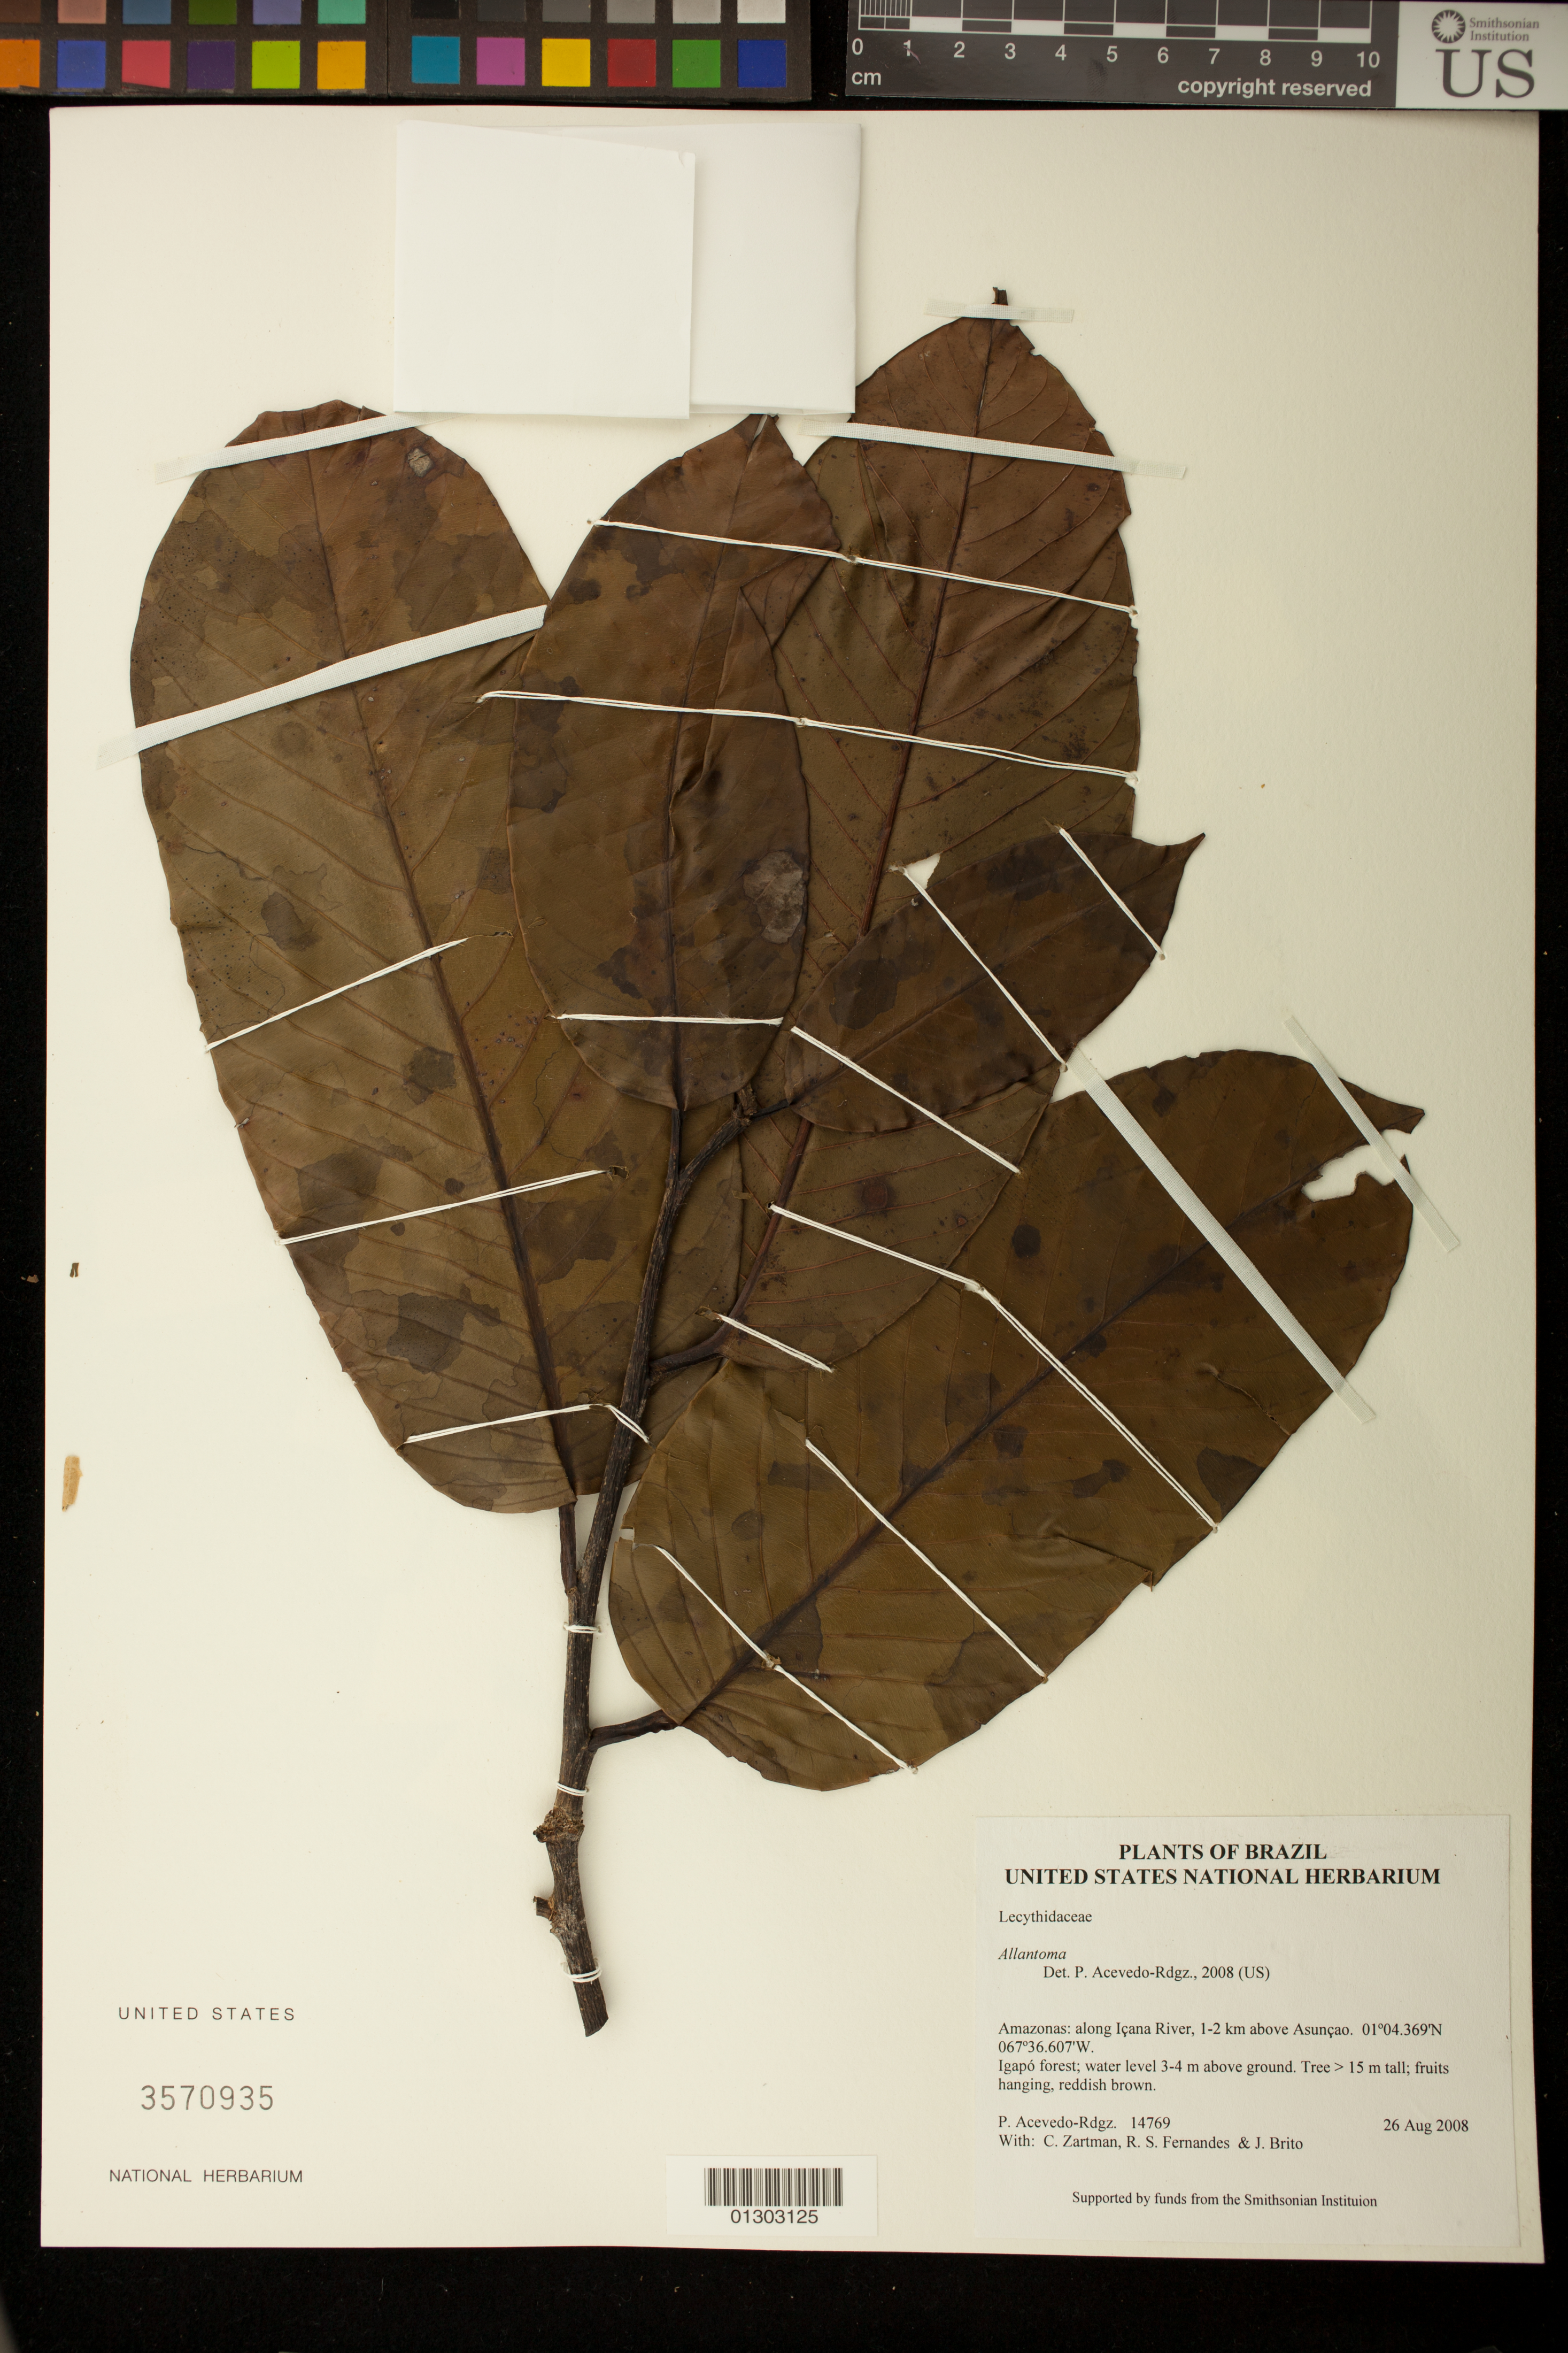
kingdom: Plantae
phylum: Tracheophyta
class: Magnoliopsida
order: Ericales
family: Lecythidaceae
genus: Allantoma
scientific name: Allantoma sp.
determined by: Acevedo-Rodríguez, P., (BOT), Smithsonian Institution - National Museum of Natural History (UNITED STATES)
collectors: P. Acevedo-Rodr., C. Zartman, R. Fernandes & J. Brito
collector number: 14769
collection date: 2008-08-26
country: Brazil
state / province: Amazonas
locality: Içana River, 1-2 km above Asunçao.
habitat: Igapó forest; water level 3-4 m above ground.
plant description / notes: MO, US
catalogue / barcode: US 3570935